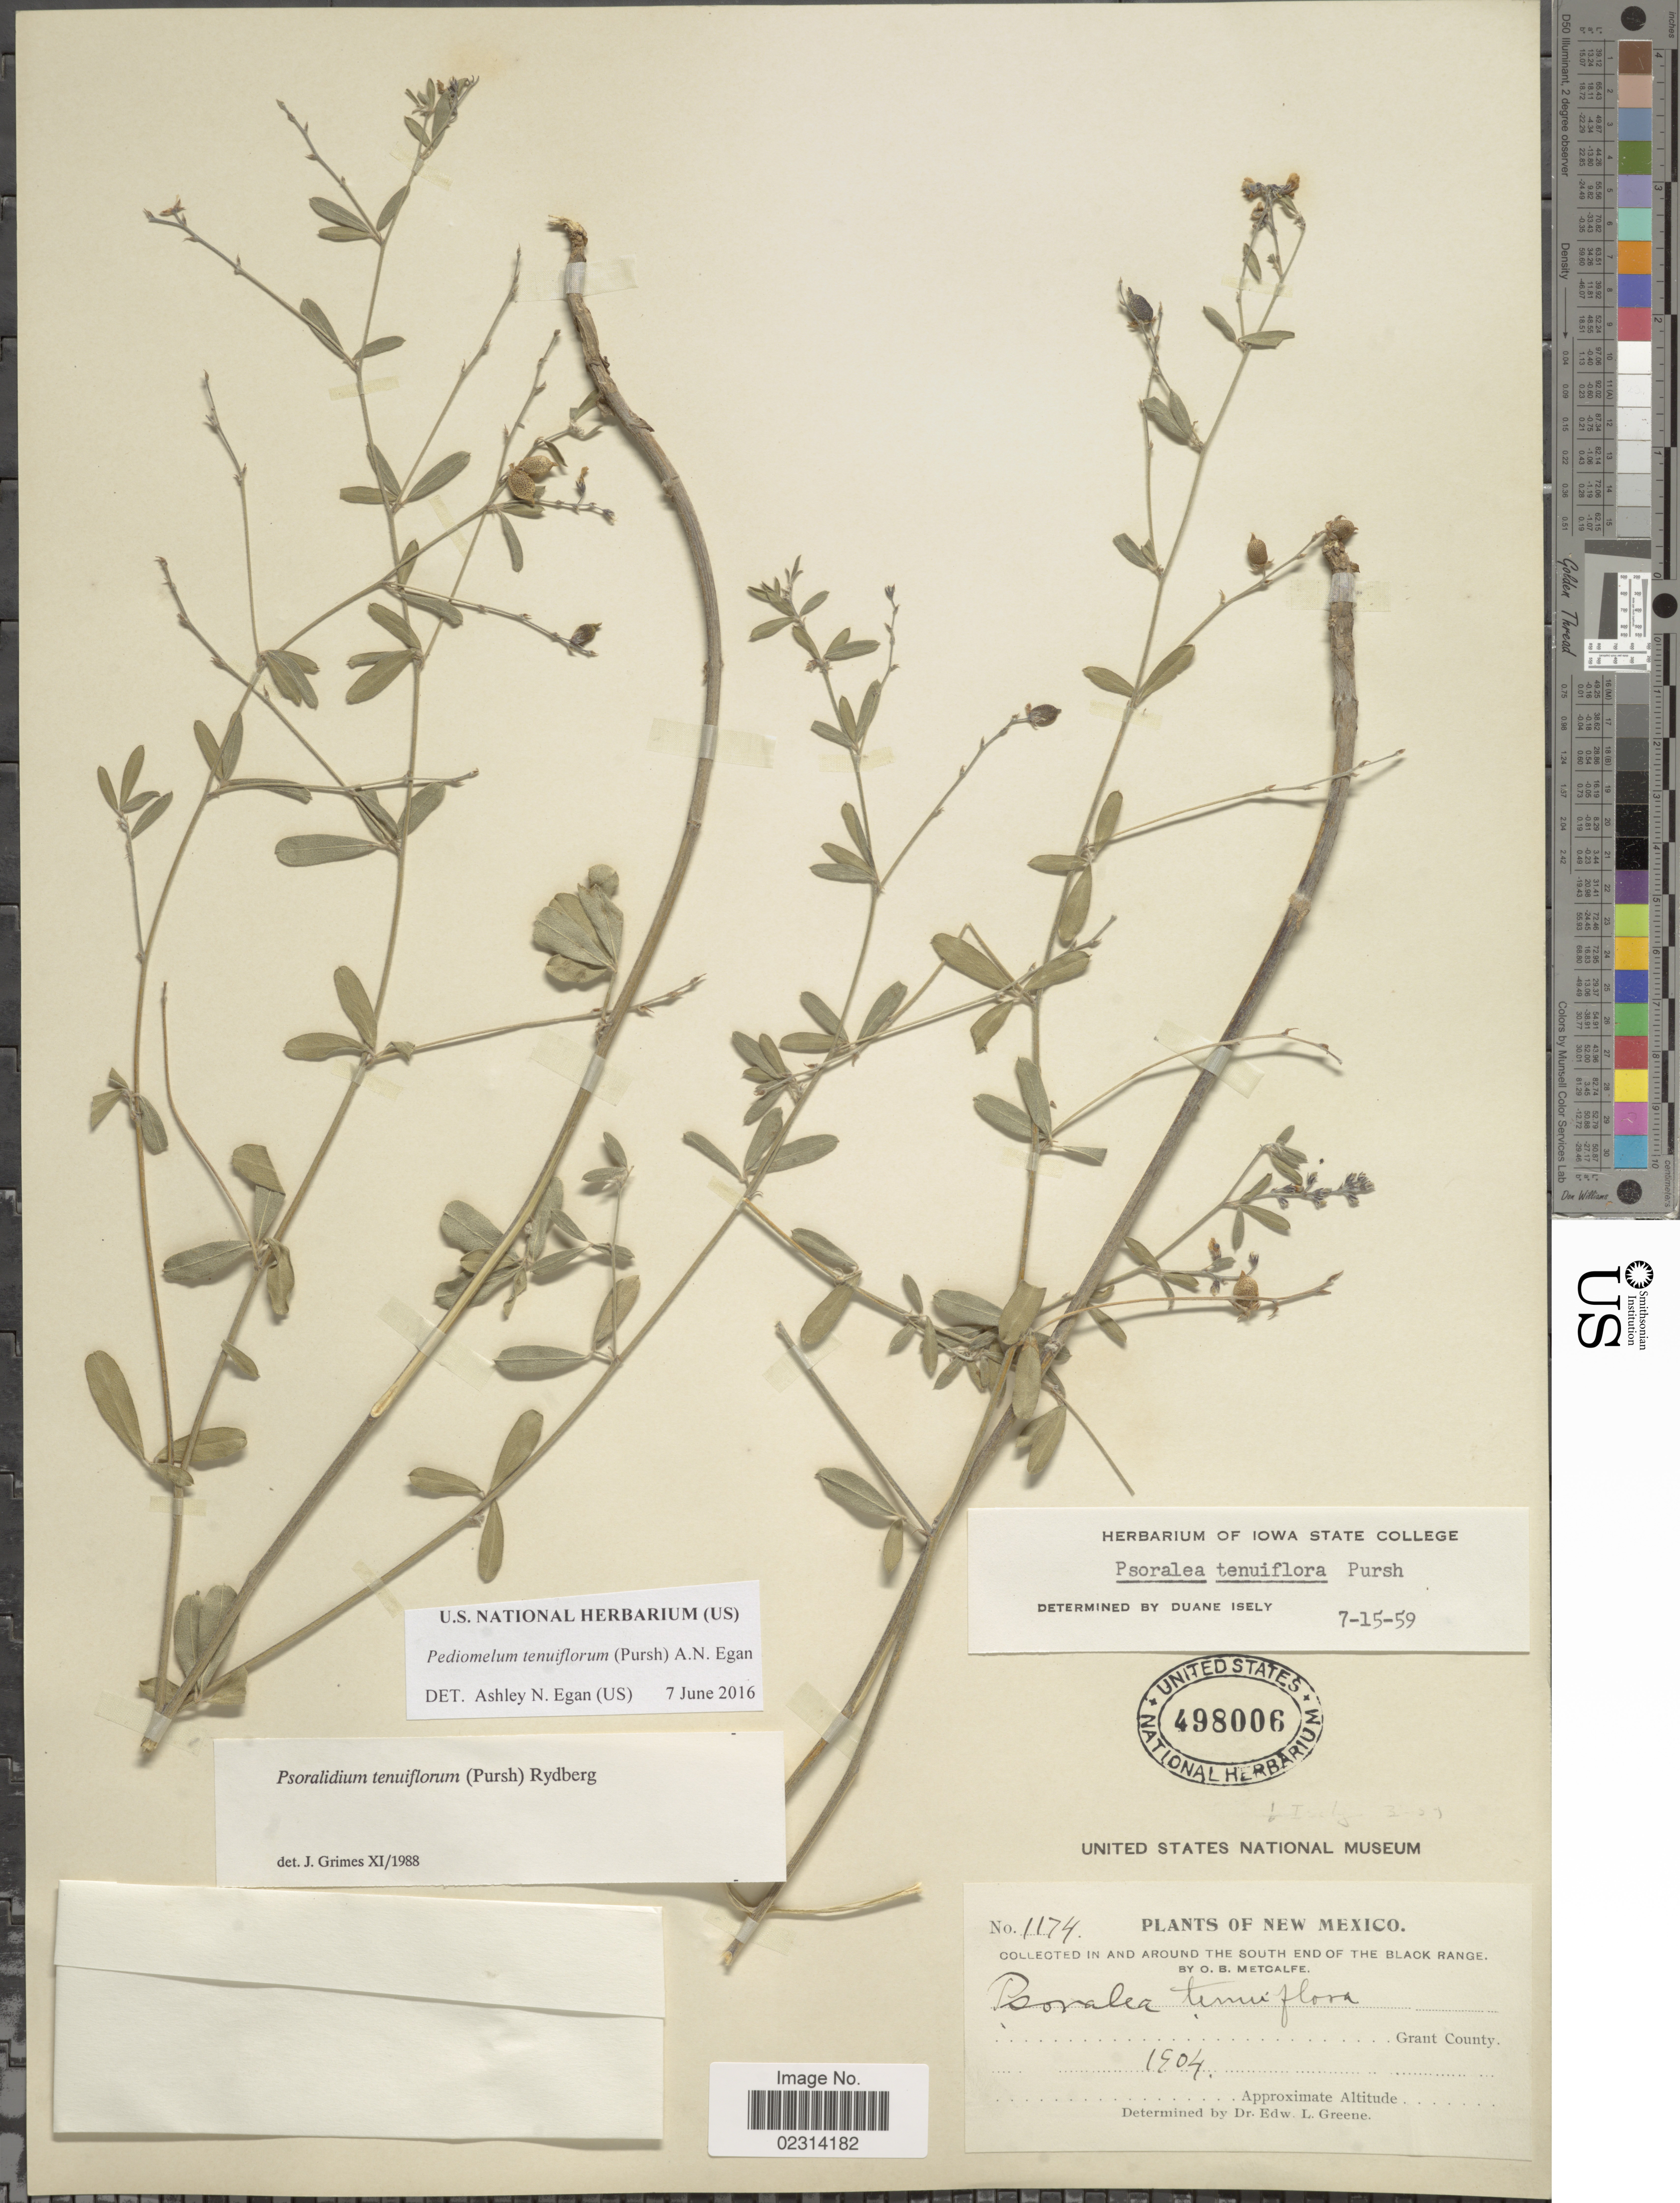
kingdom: Plantae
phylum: Tracheophyta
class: Magnoliopsida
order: Fabales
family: Fabaceae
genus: Psoralidium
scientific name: Psoralidium tenuiflorum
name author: (Pursh) Rydb.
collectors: O. B. Metcalfe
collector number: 1174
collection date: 1904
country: United States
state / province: New Mexico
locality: In and around the South end of the Black Range, Grant County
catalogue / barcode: US 498006